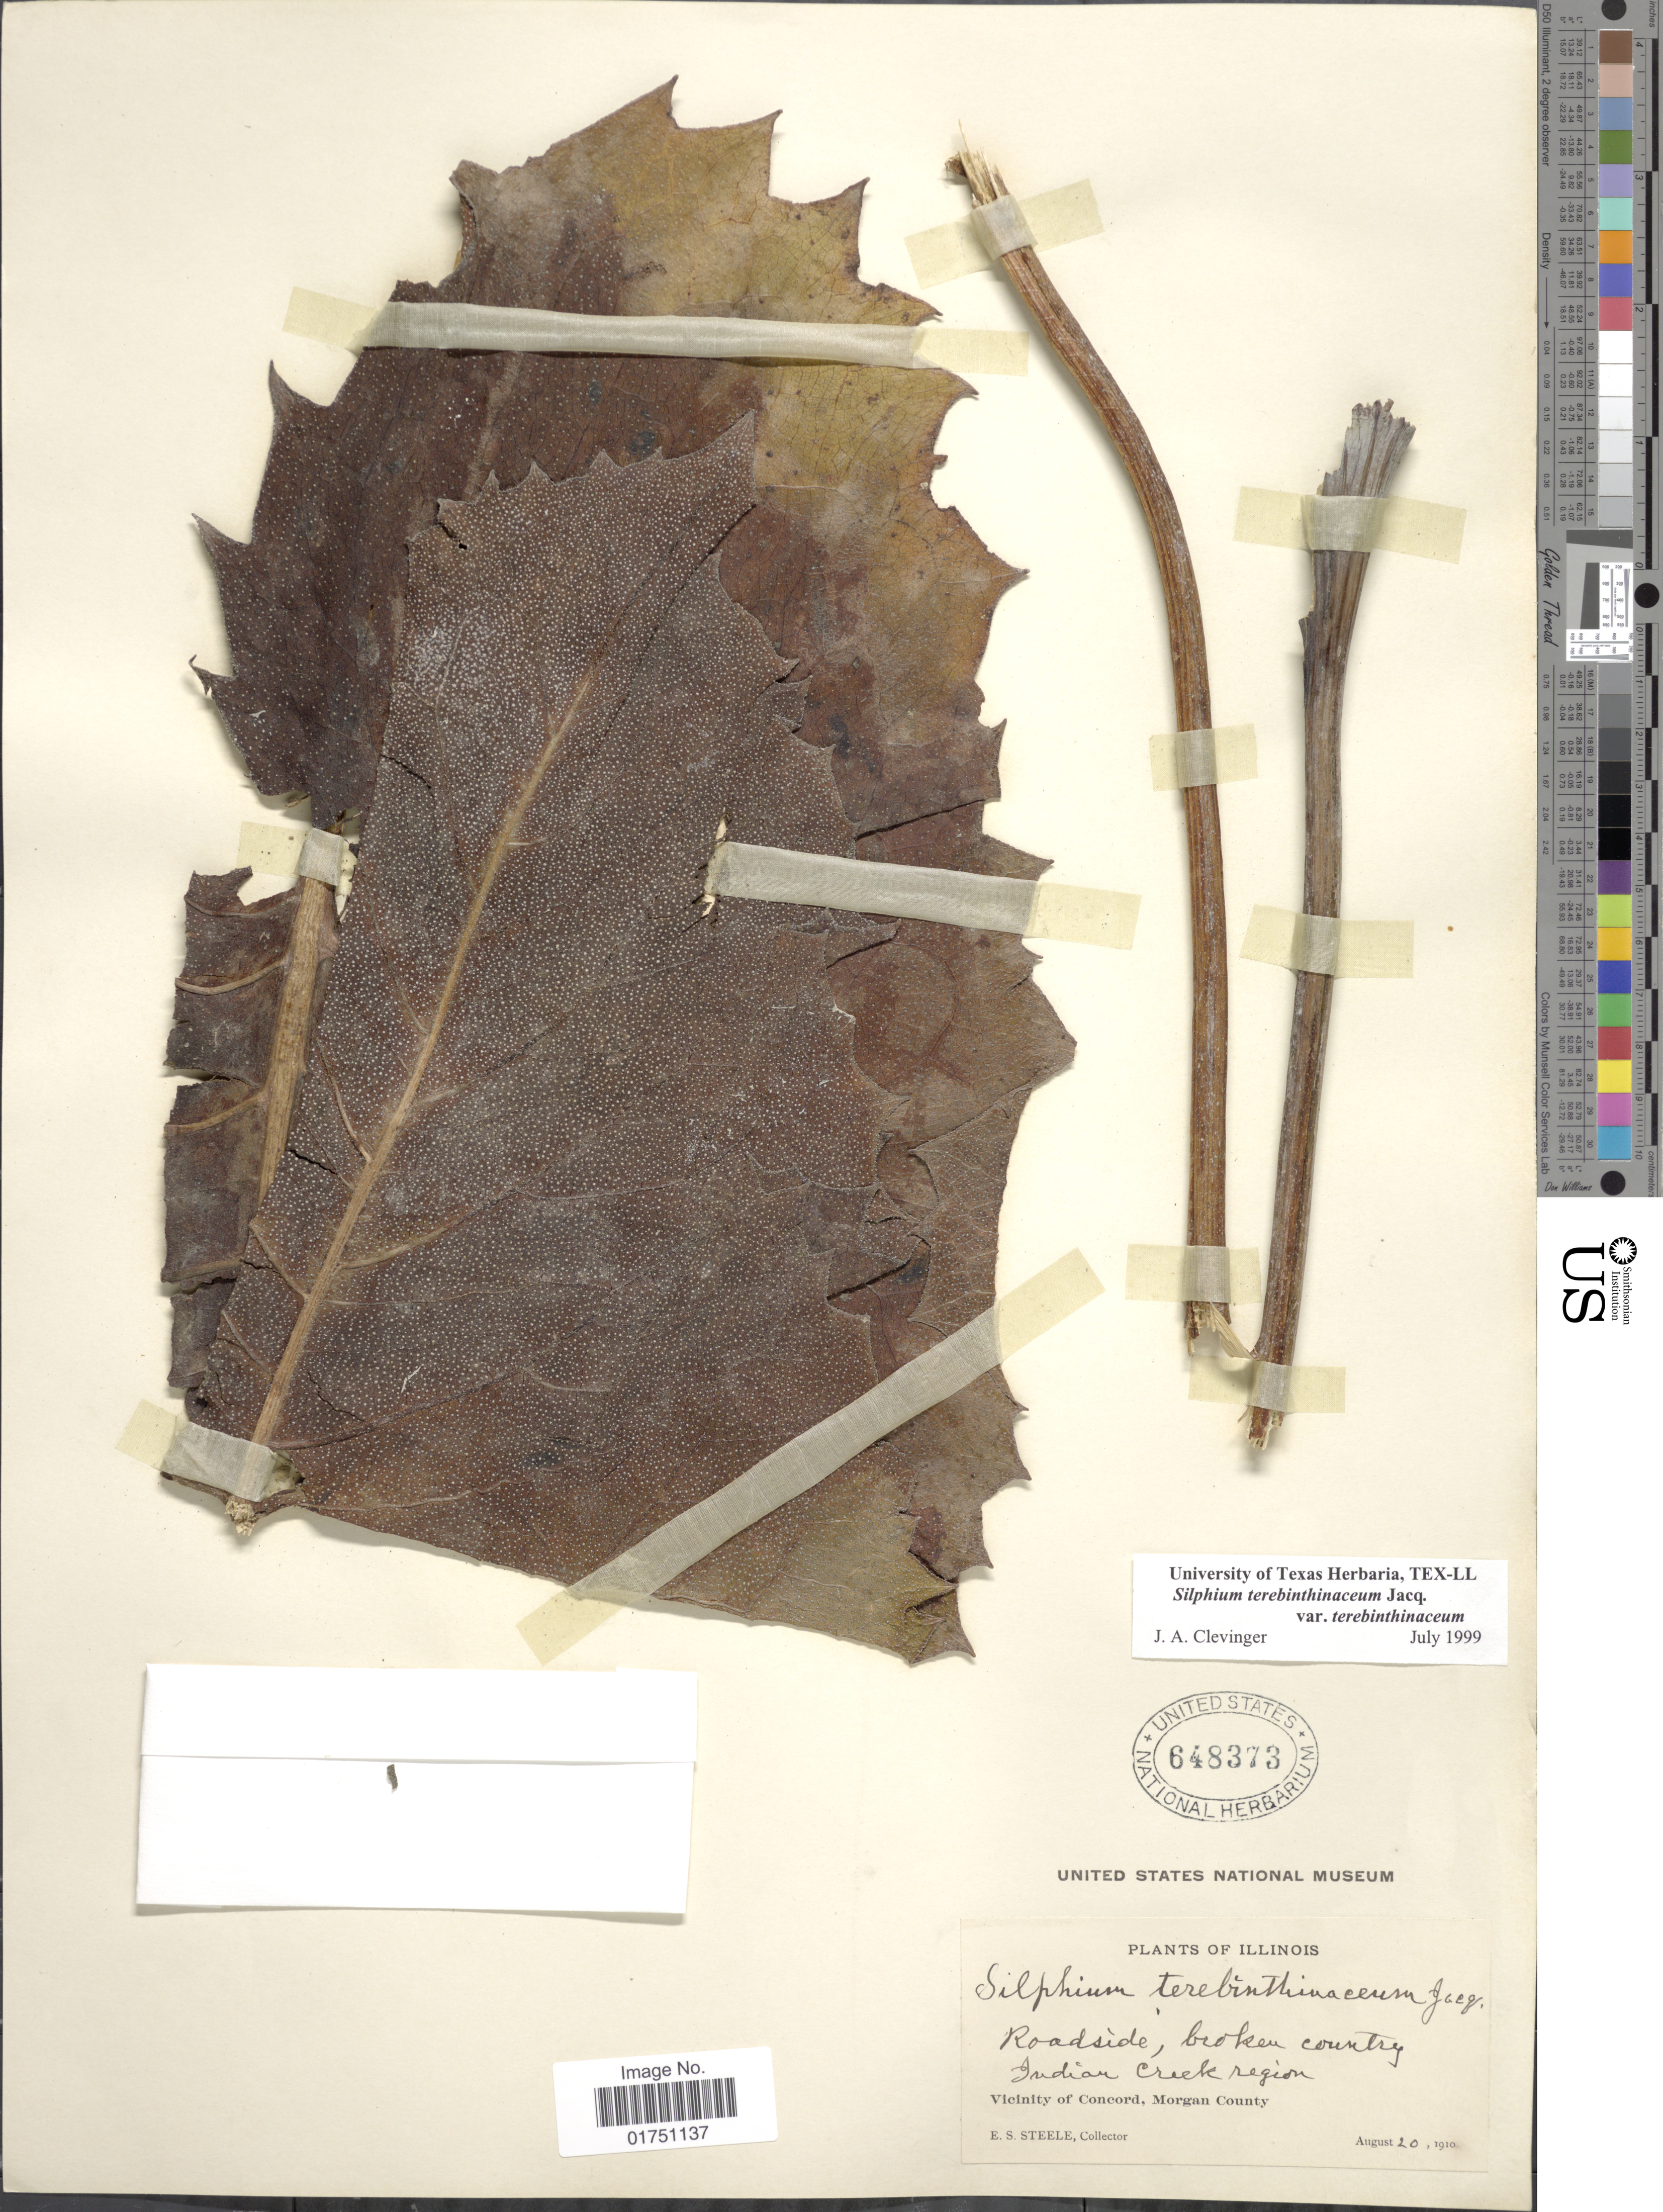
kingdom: Plantae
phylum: Tracheophyta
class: Magnoliopsida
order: Asterales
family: Asteraceae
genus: Silphium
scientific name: Silphium terebinthinaceum var. terebinthinaceum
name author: Jacq.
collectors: E. Steele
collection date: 1910-08-20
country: United States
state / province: Illinois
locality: Roadside, broken country. Indian Creek region. Vicinity of Concord, Morgan County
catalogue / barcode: US 648373